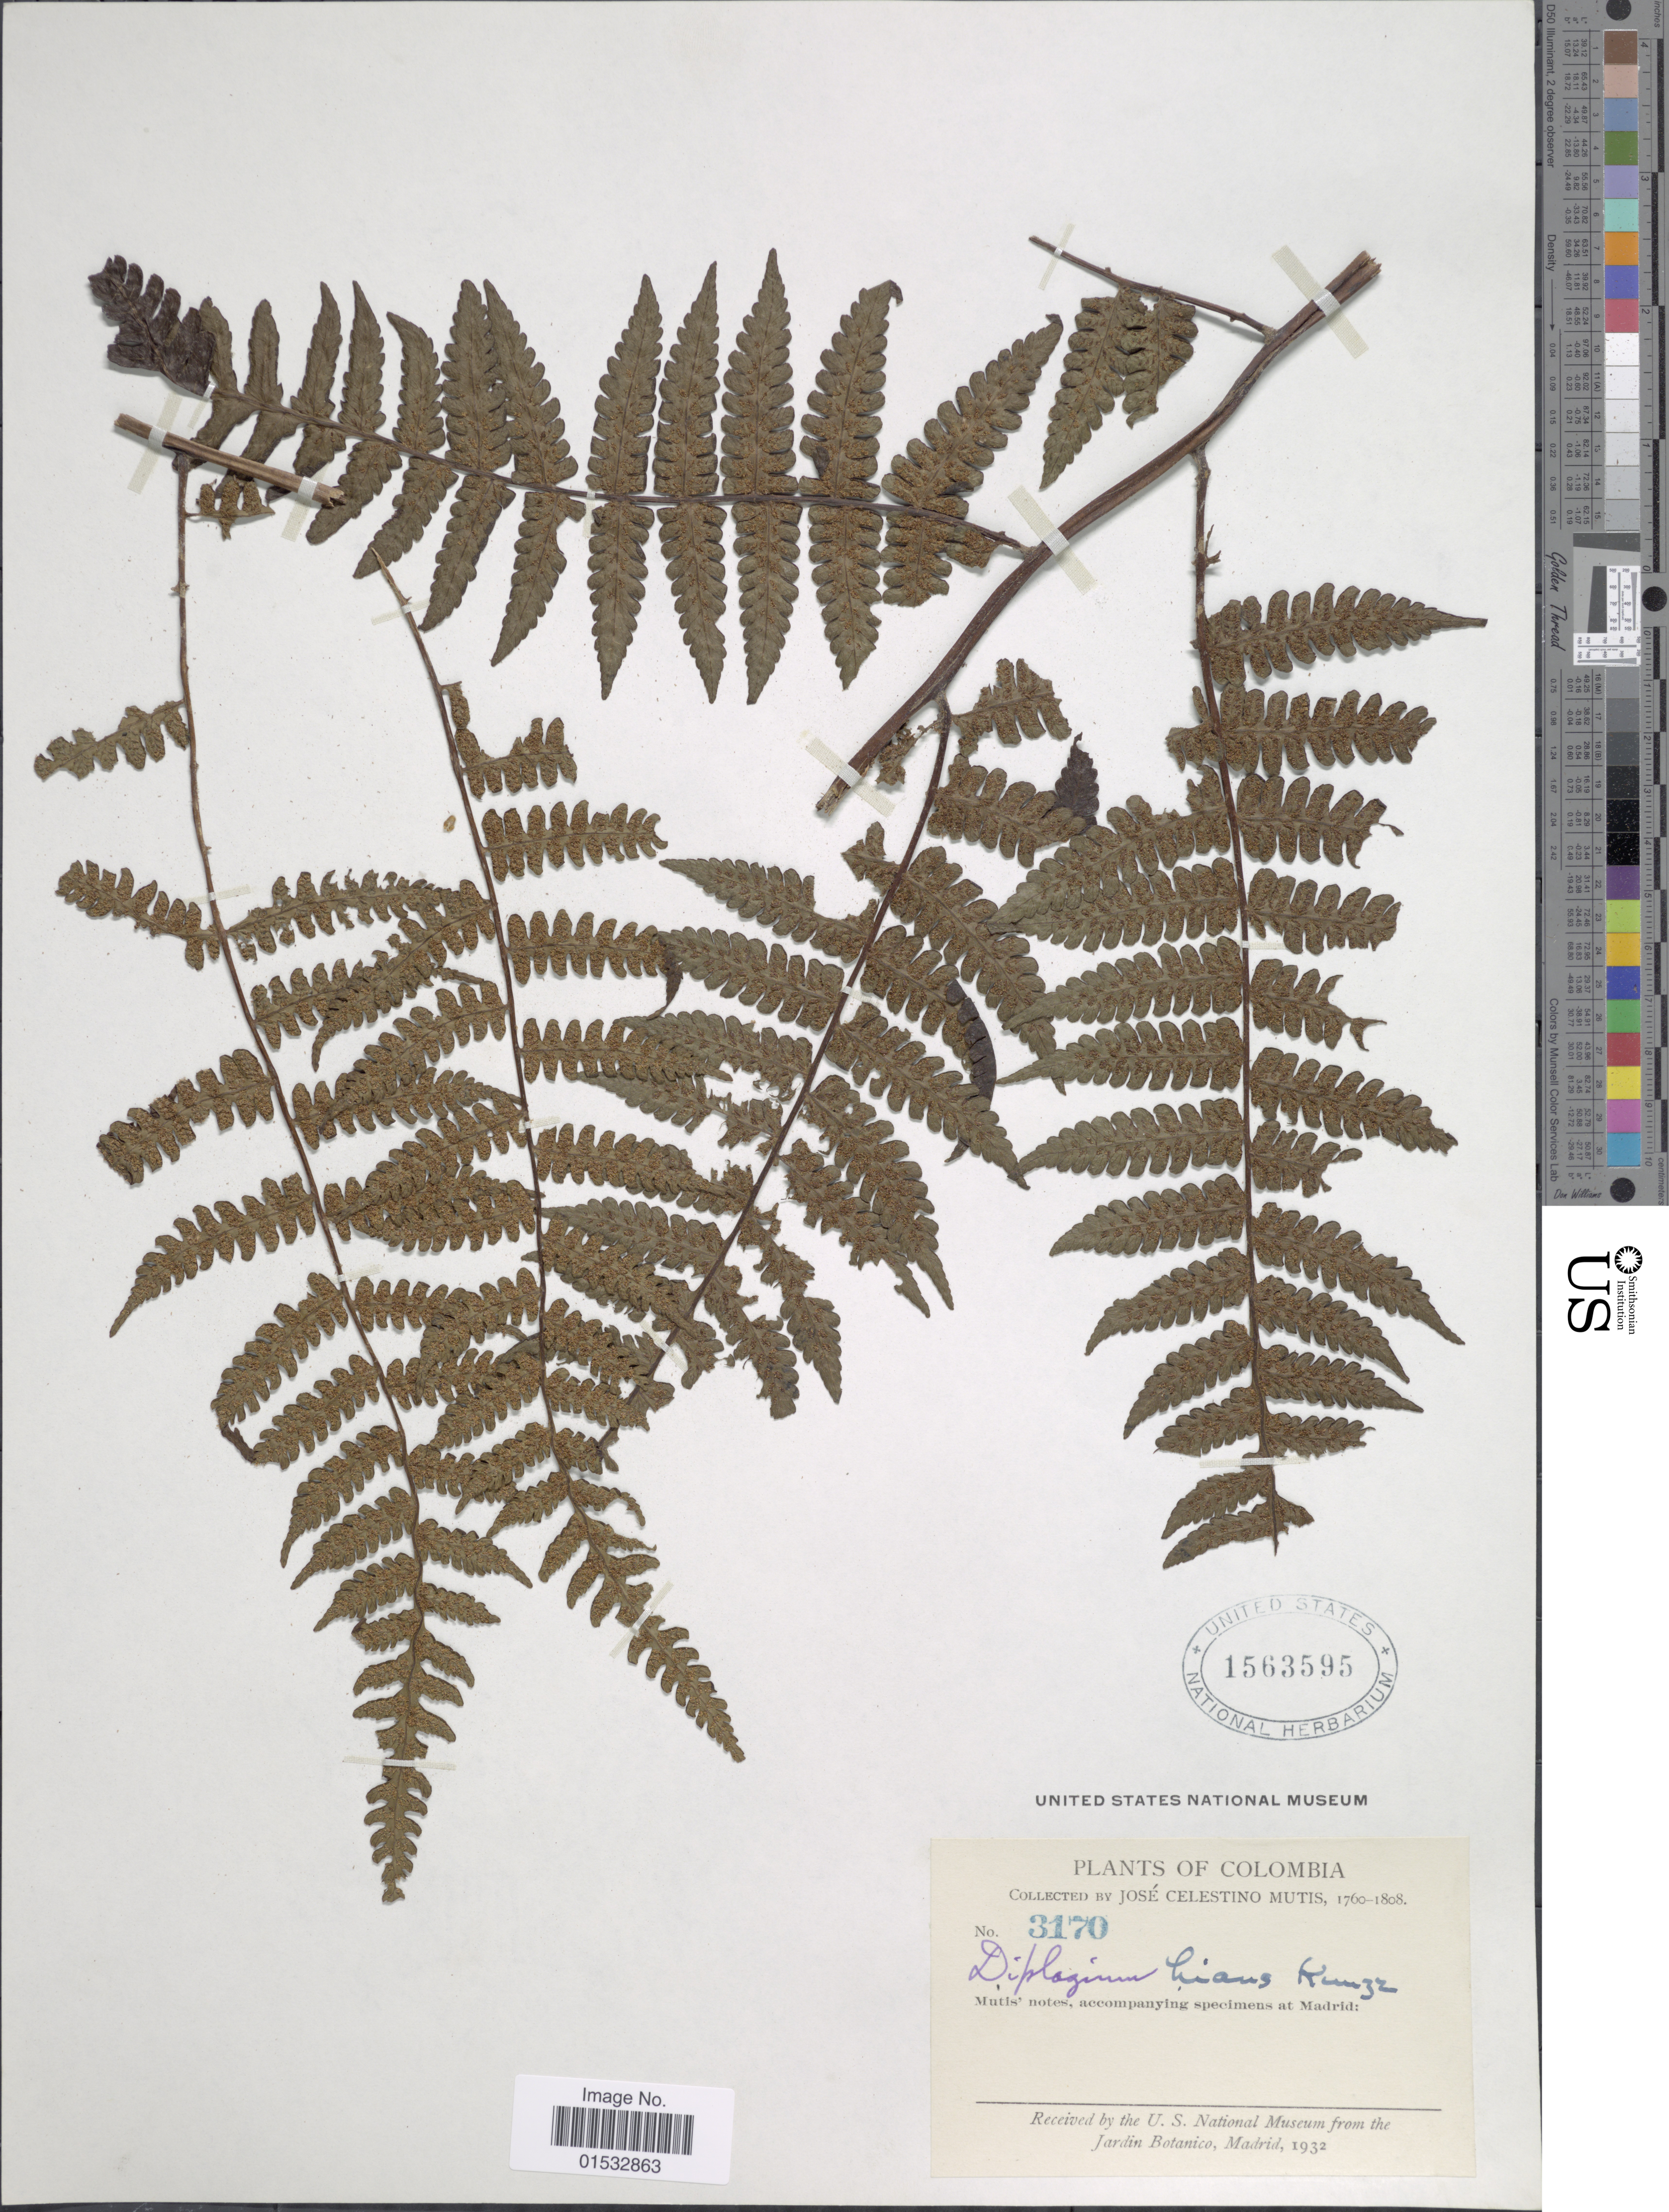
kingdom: Plantae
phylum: Tracheophyta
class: Polypodiopsida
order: Polypodiales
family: Athyriaceae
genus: Diplazium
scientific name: Diplazium hians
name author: Kunze ex Klotzsch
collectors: J. C. B. Mutis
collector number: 3170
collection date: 1760/1808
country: Colombia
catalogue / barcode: US 1563595